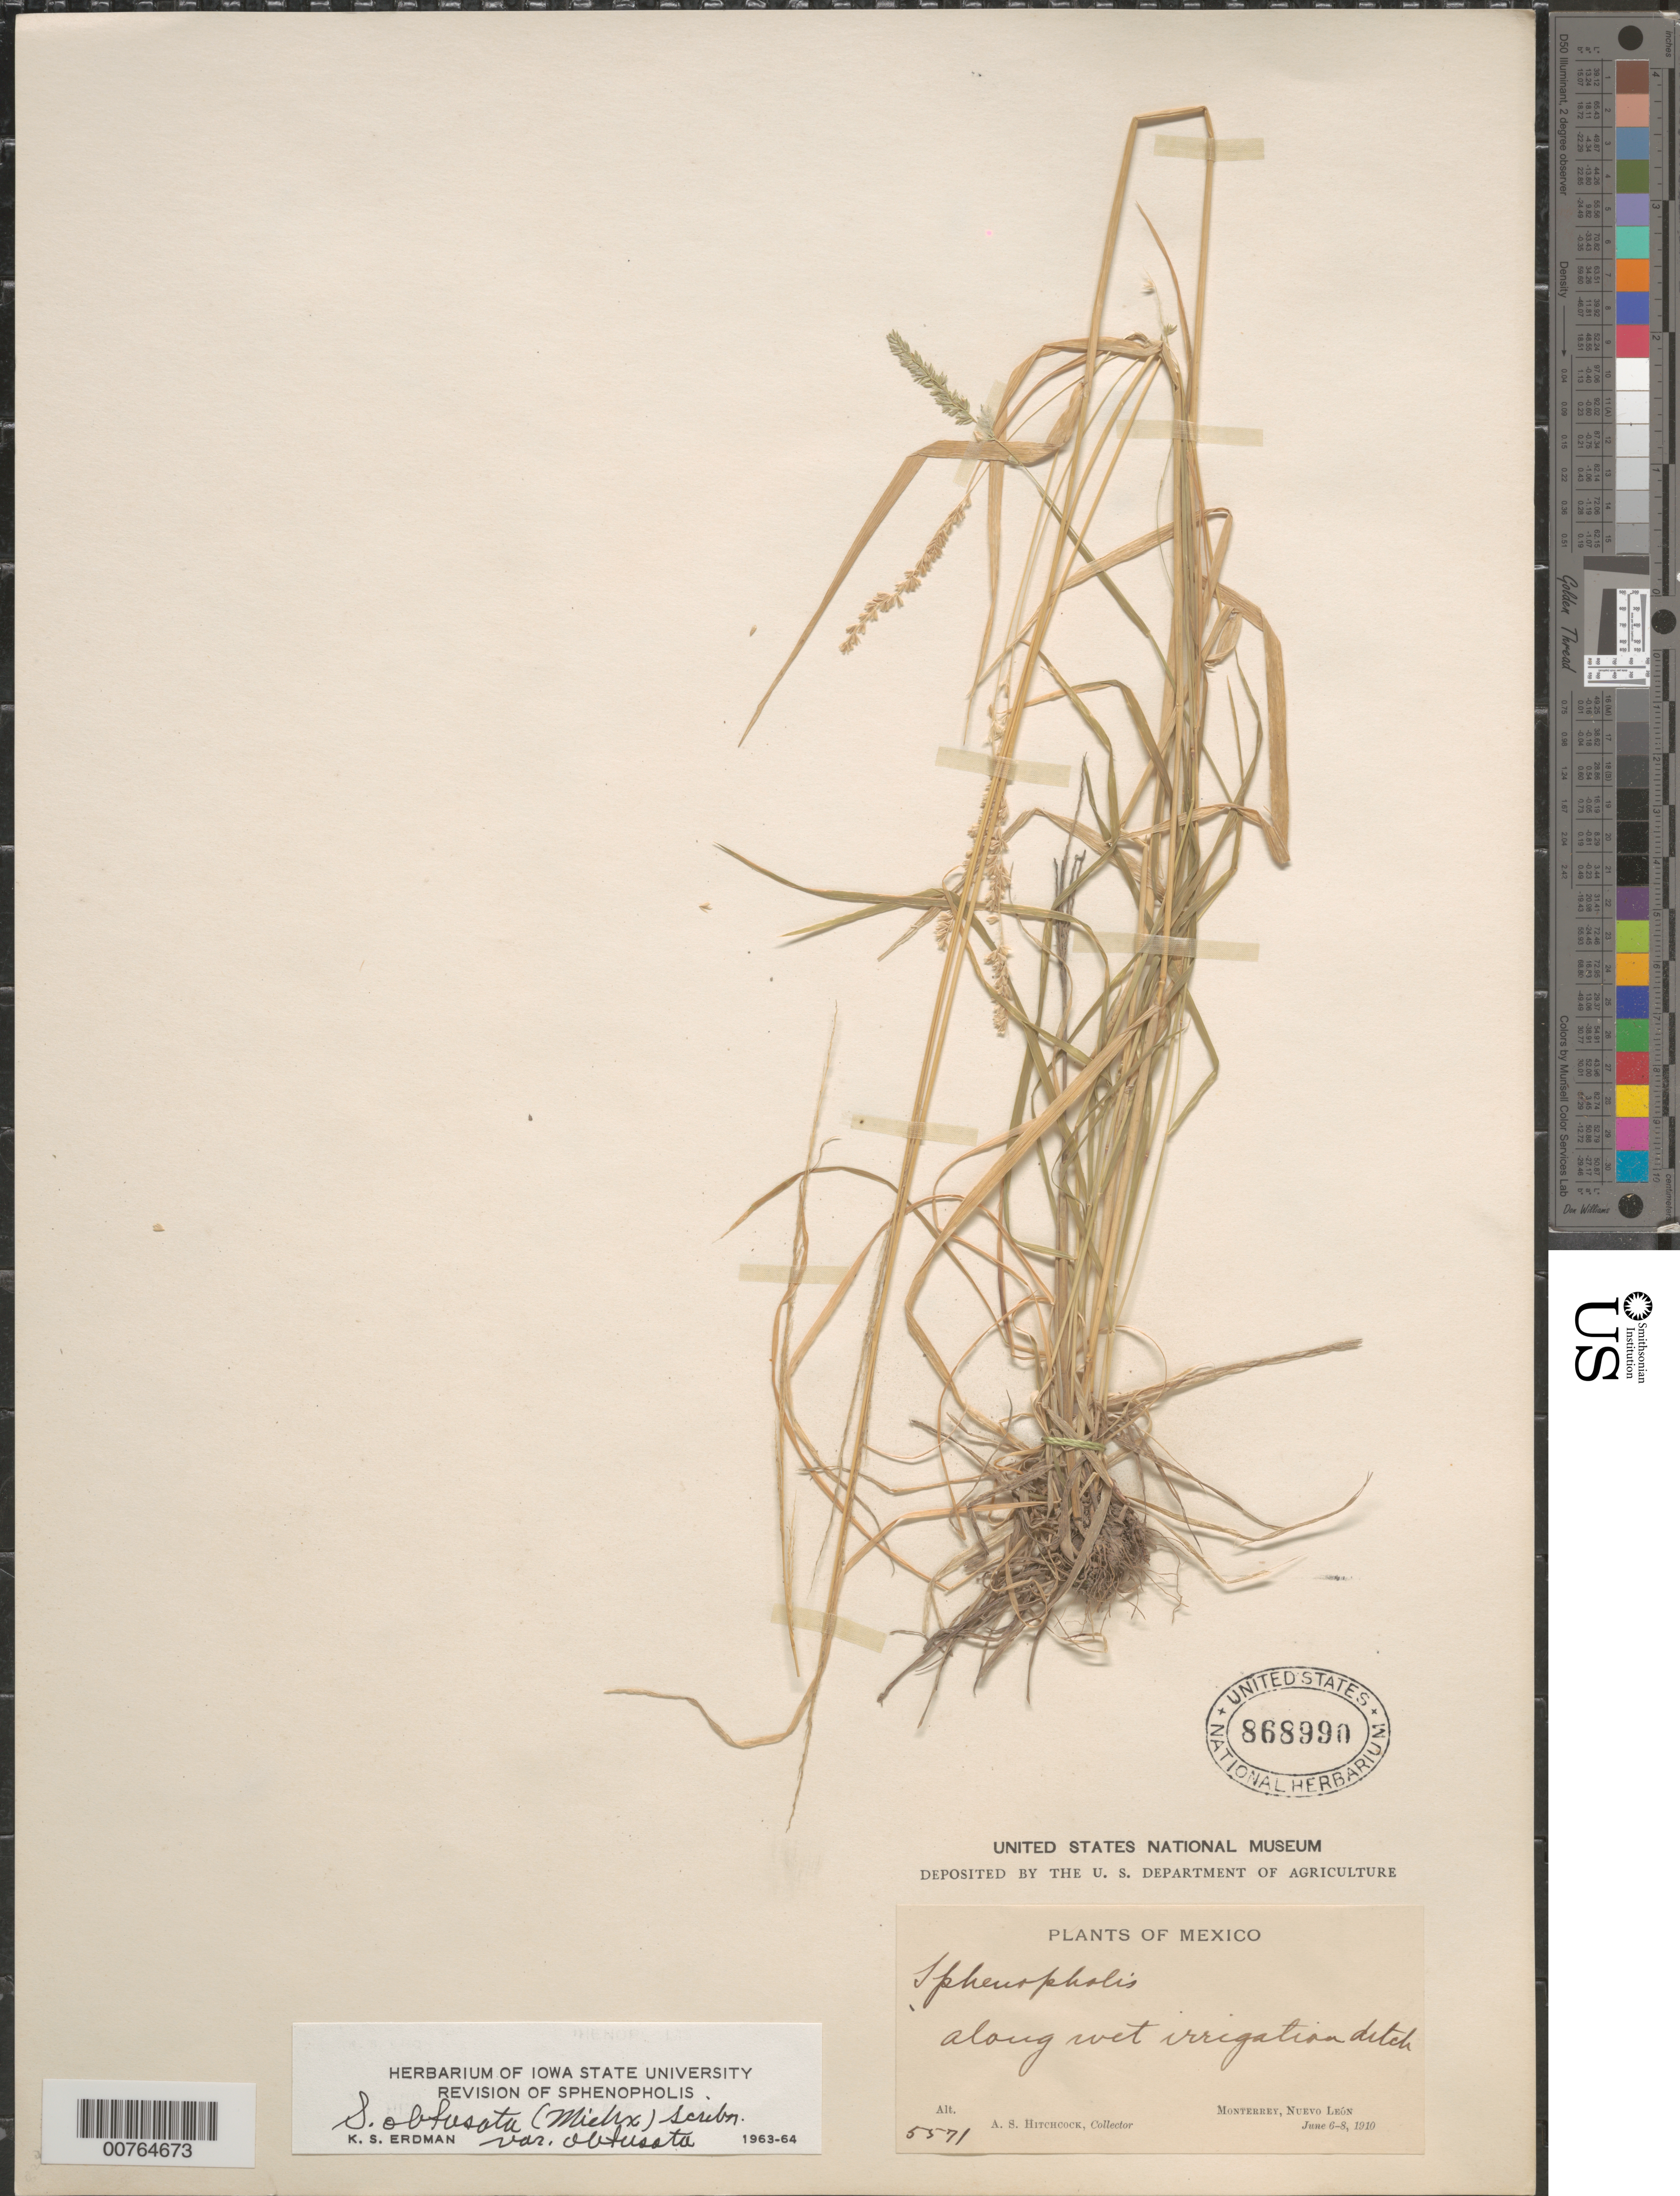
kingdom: Plantae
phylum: Tracheophyta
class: Liliopsida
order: Poales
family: Poaceae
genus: Sphenopholis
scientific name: Sphenopholis obtusata var. obtusata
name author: (Michx.) Scribn.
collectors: A. S. Hitchcock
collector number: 5571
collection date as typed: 06 Jun 1910 to 8 Jun 1910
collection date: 1910-06-06/1910-06-08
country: Mexico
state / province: Nuevo León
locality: Monterey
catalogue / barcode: US 868990